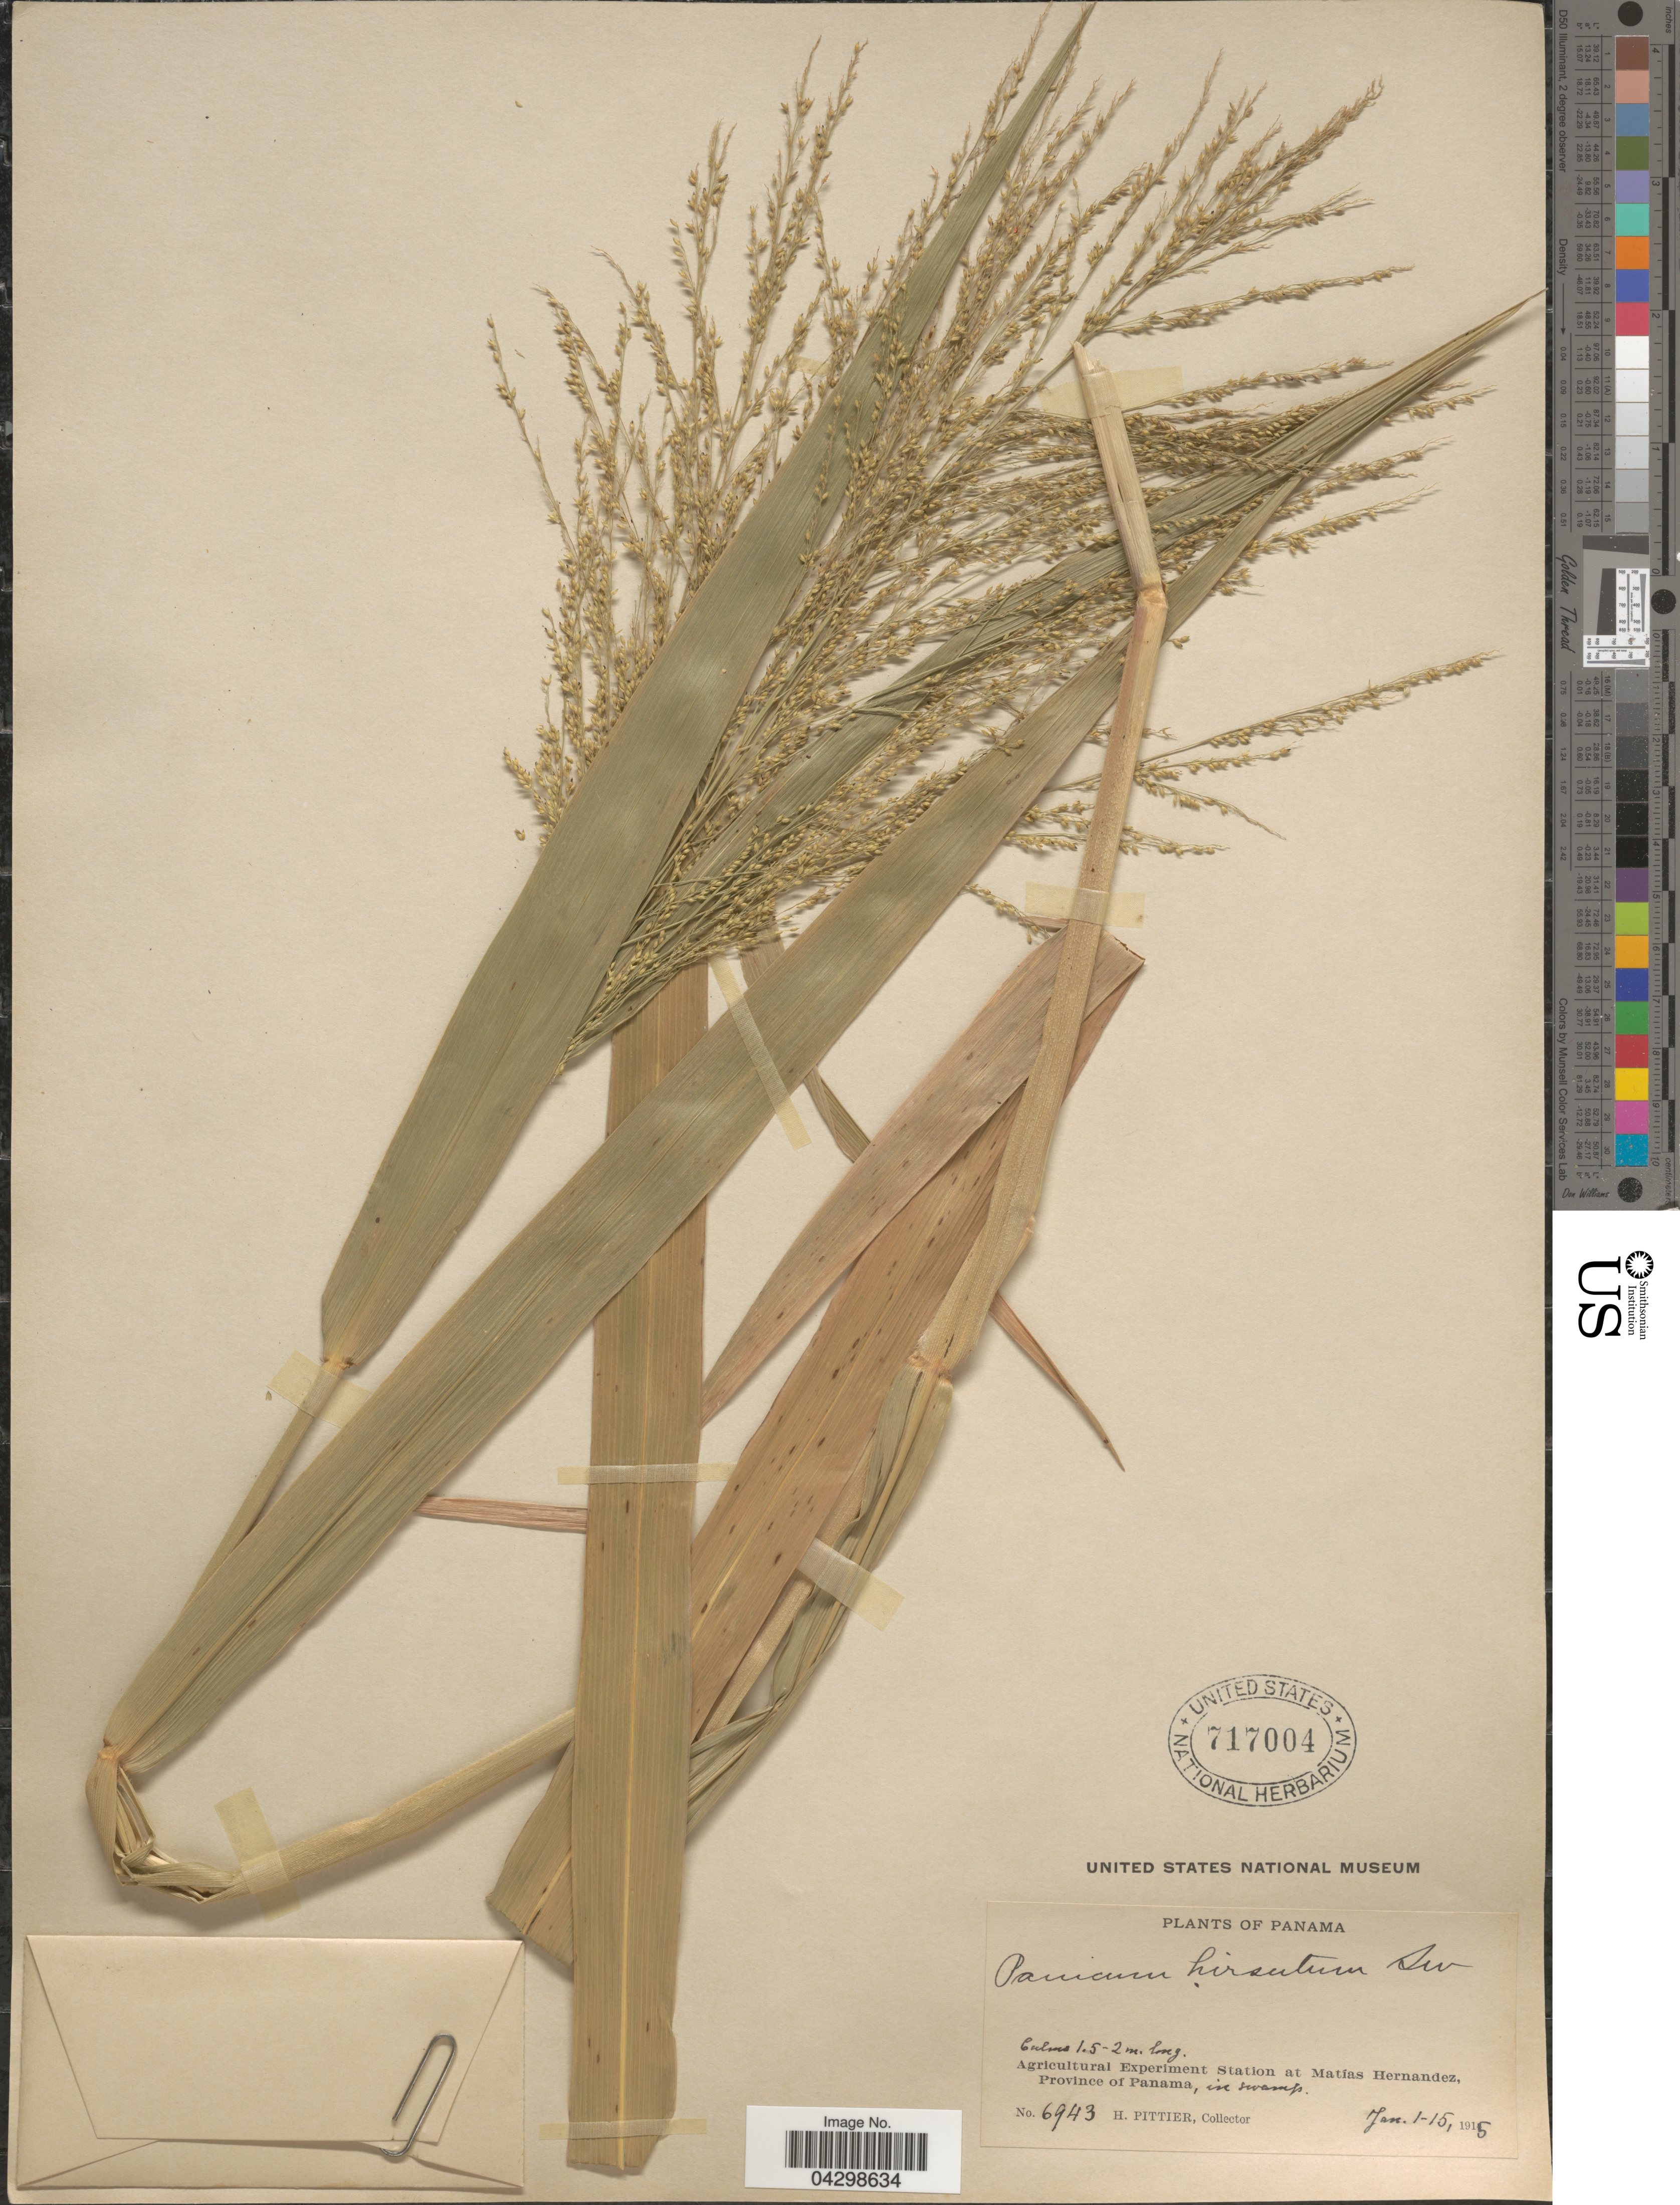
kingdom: Plantae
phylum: Tracheophyta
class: Liliopsida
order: Poales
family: Poaceae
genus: Panicum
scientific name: Panicum hirsutum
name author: Sw.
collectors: H. F. Pittier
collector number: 6943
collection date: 1915-01-01/1915-01-15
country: Panama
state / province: Panamá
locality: Agricultural Experiment Station at Matías Hernandez.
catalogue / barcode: US 717004